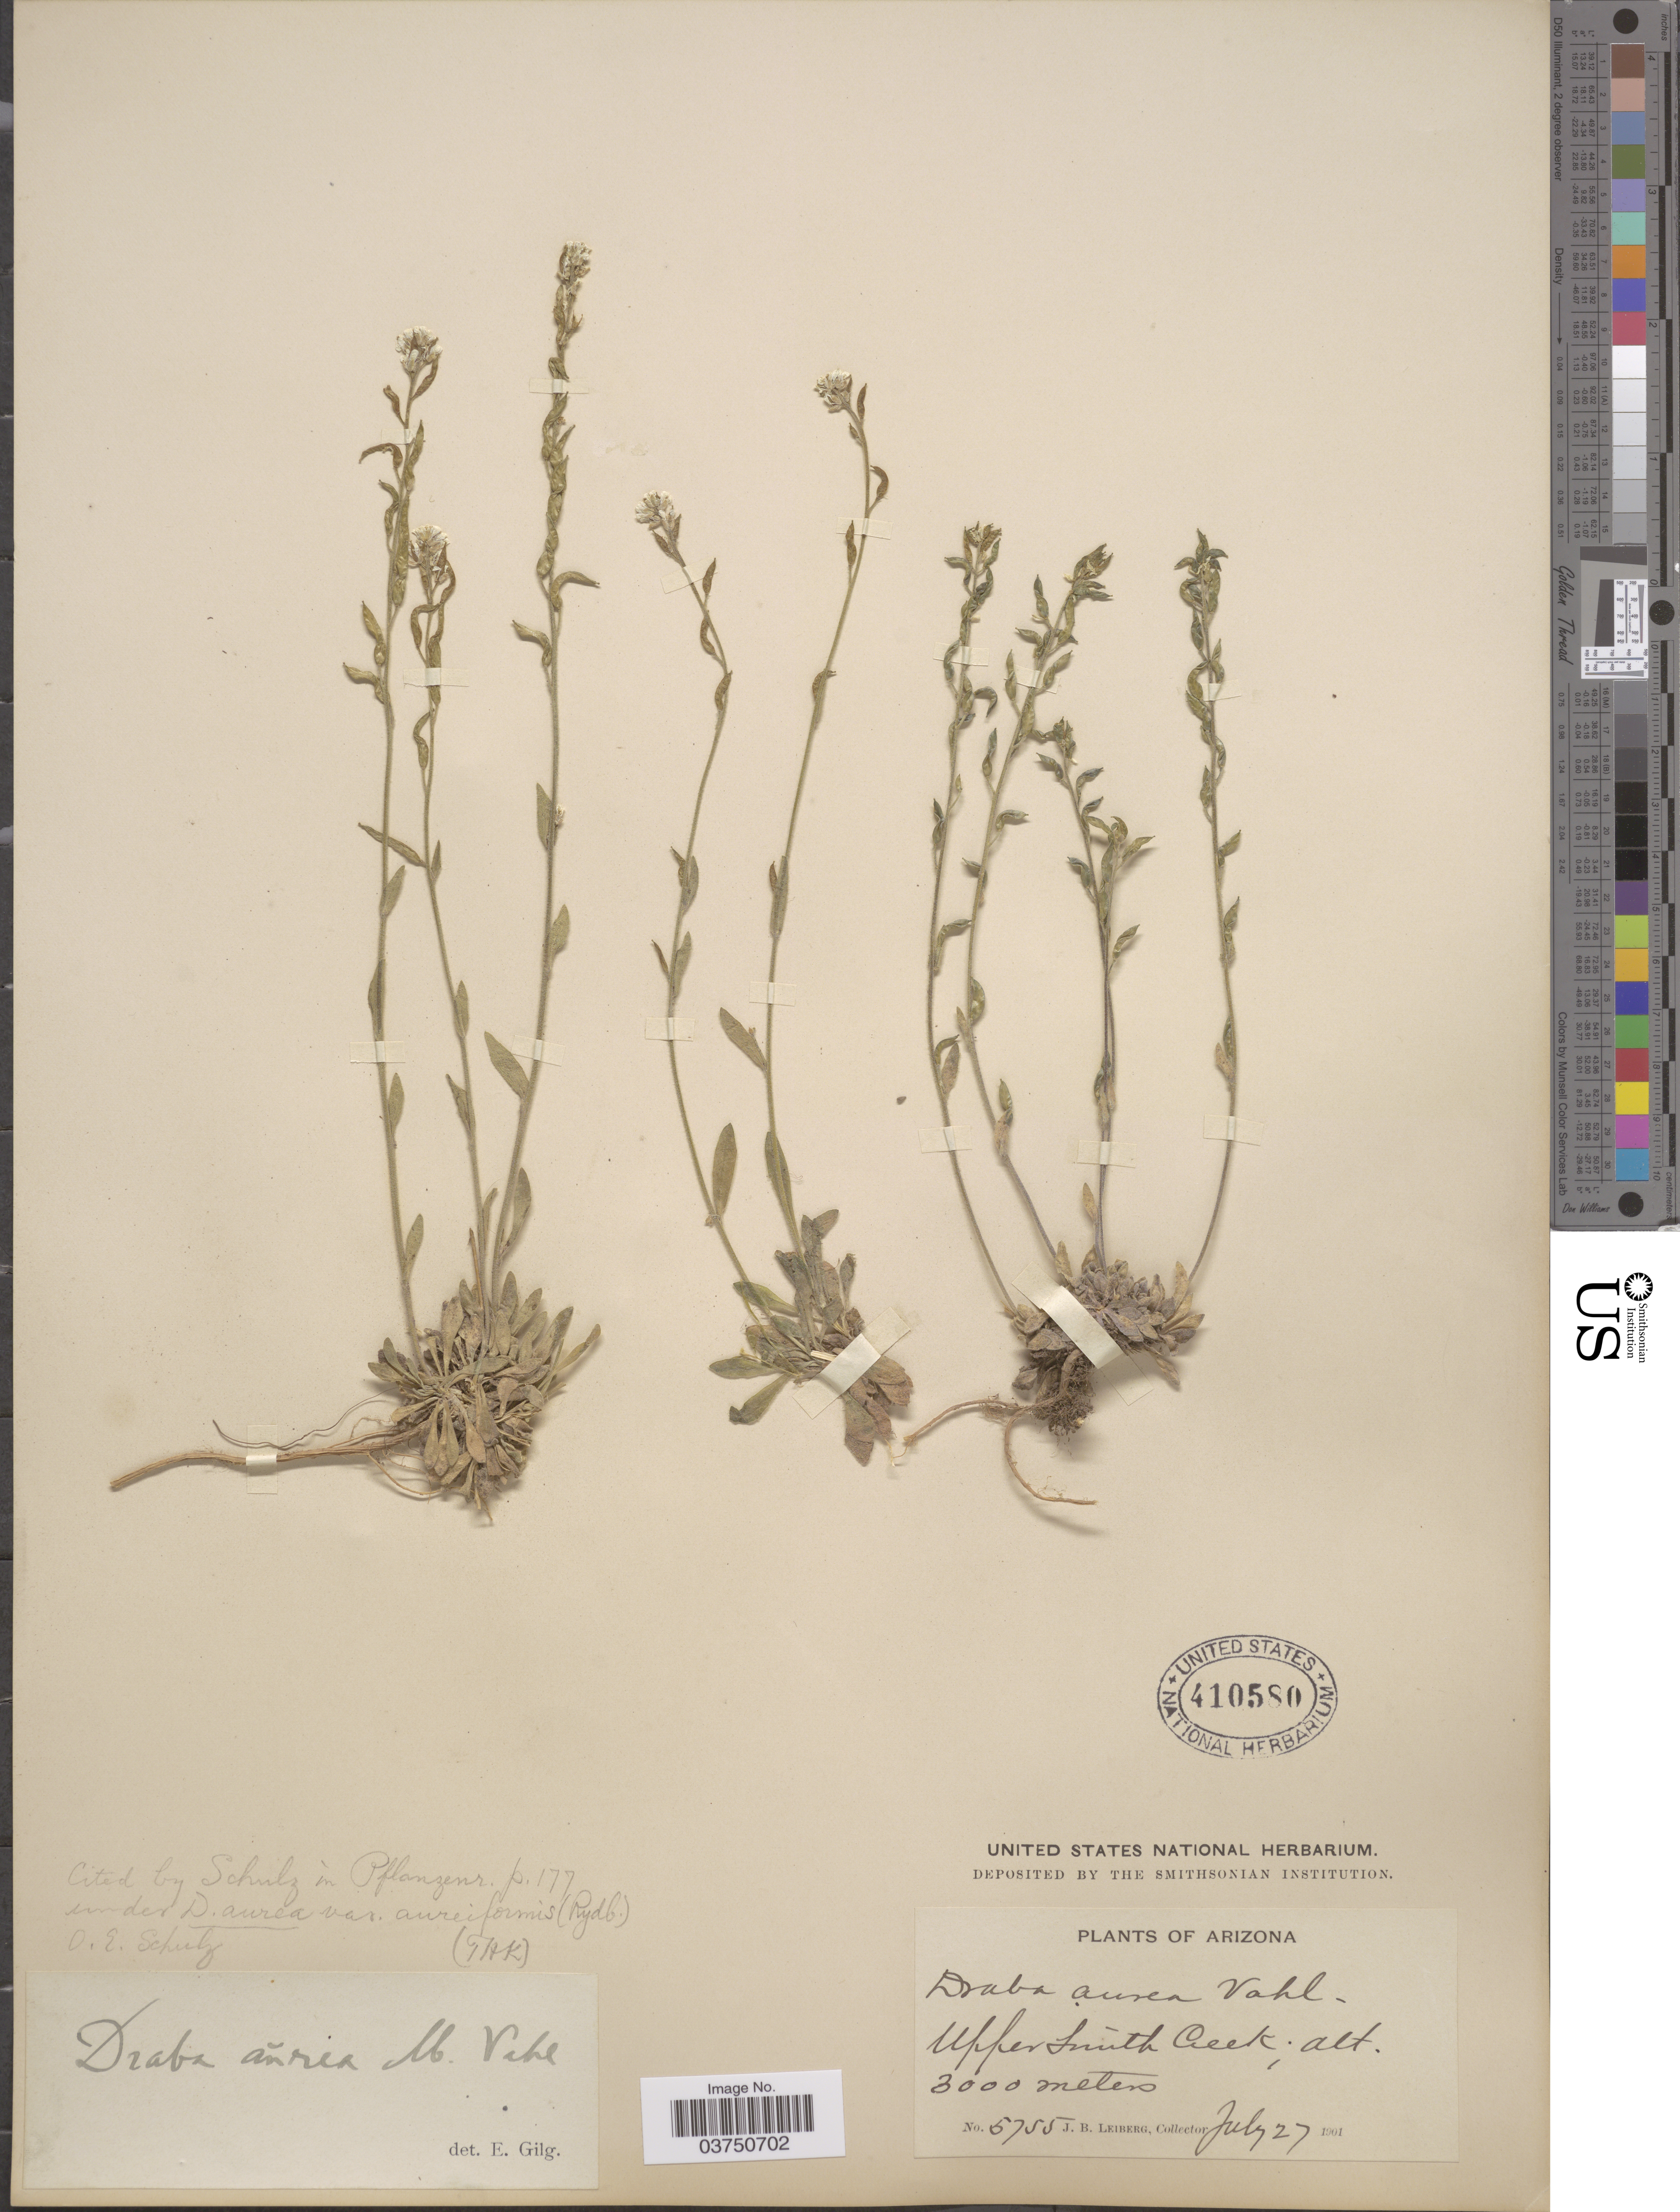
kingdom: Plantae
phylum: Tracheophyta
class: Magnoliopsida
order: Brassicales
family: Brassicaceae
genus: Draba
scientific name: Draba aurea var. leiocarpa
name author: (Payson & H. St. John) C.L. Hitchc.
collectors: J. B. Leiberg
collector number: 5755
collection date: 1901-07-27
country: United States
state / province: Arizona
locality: Upper Smith Creek.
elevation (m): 3000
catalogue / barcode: US 410580